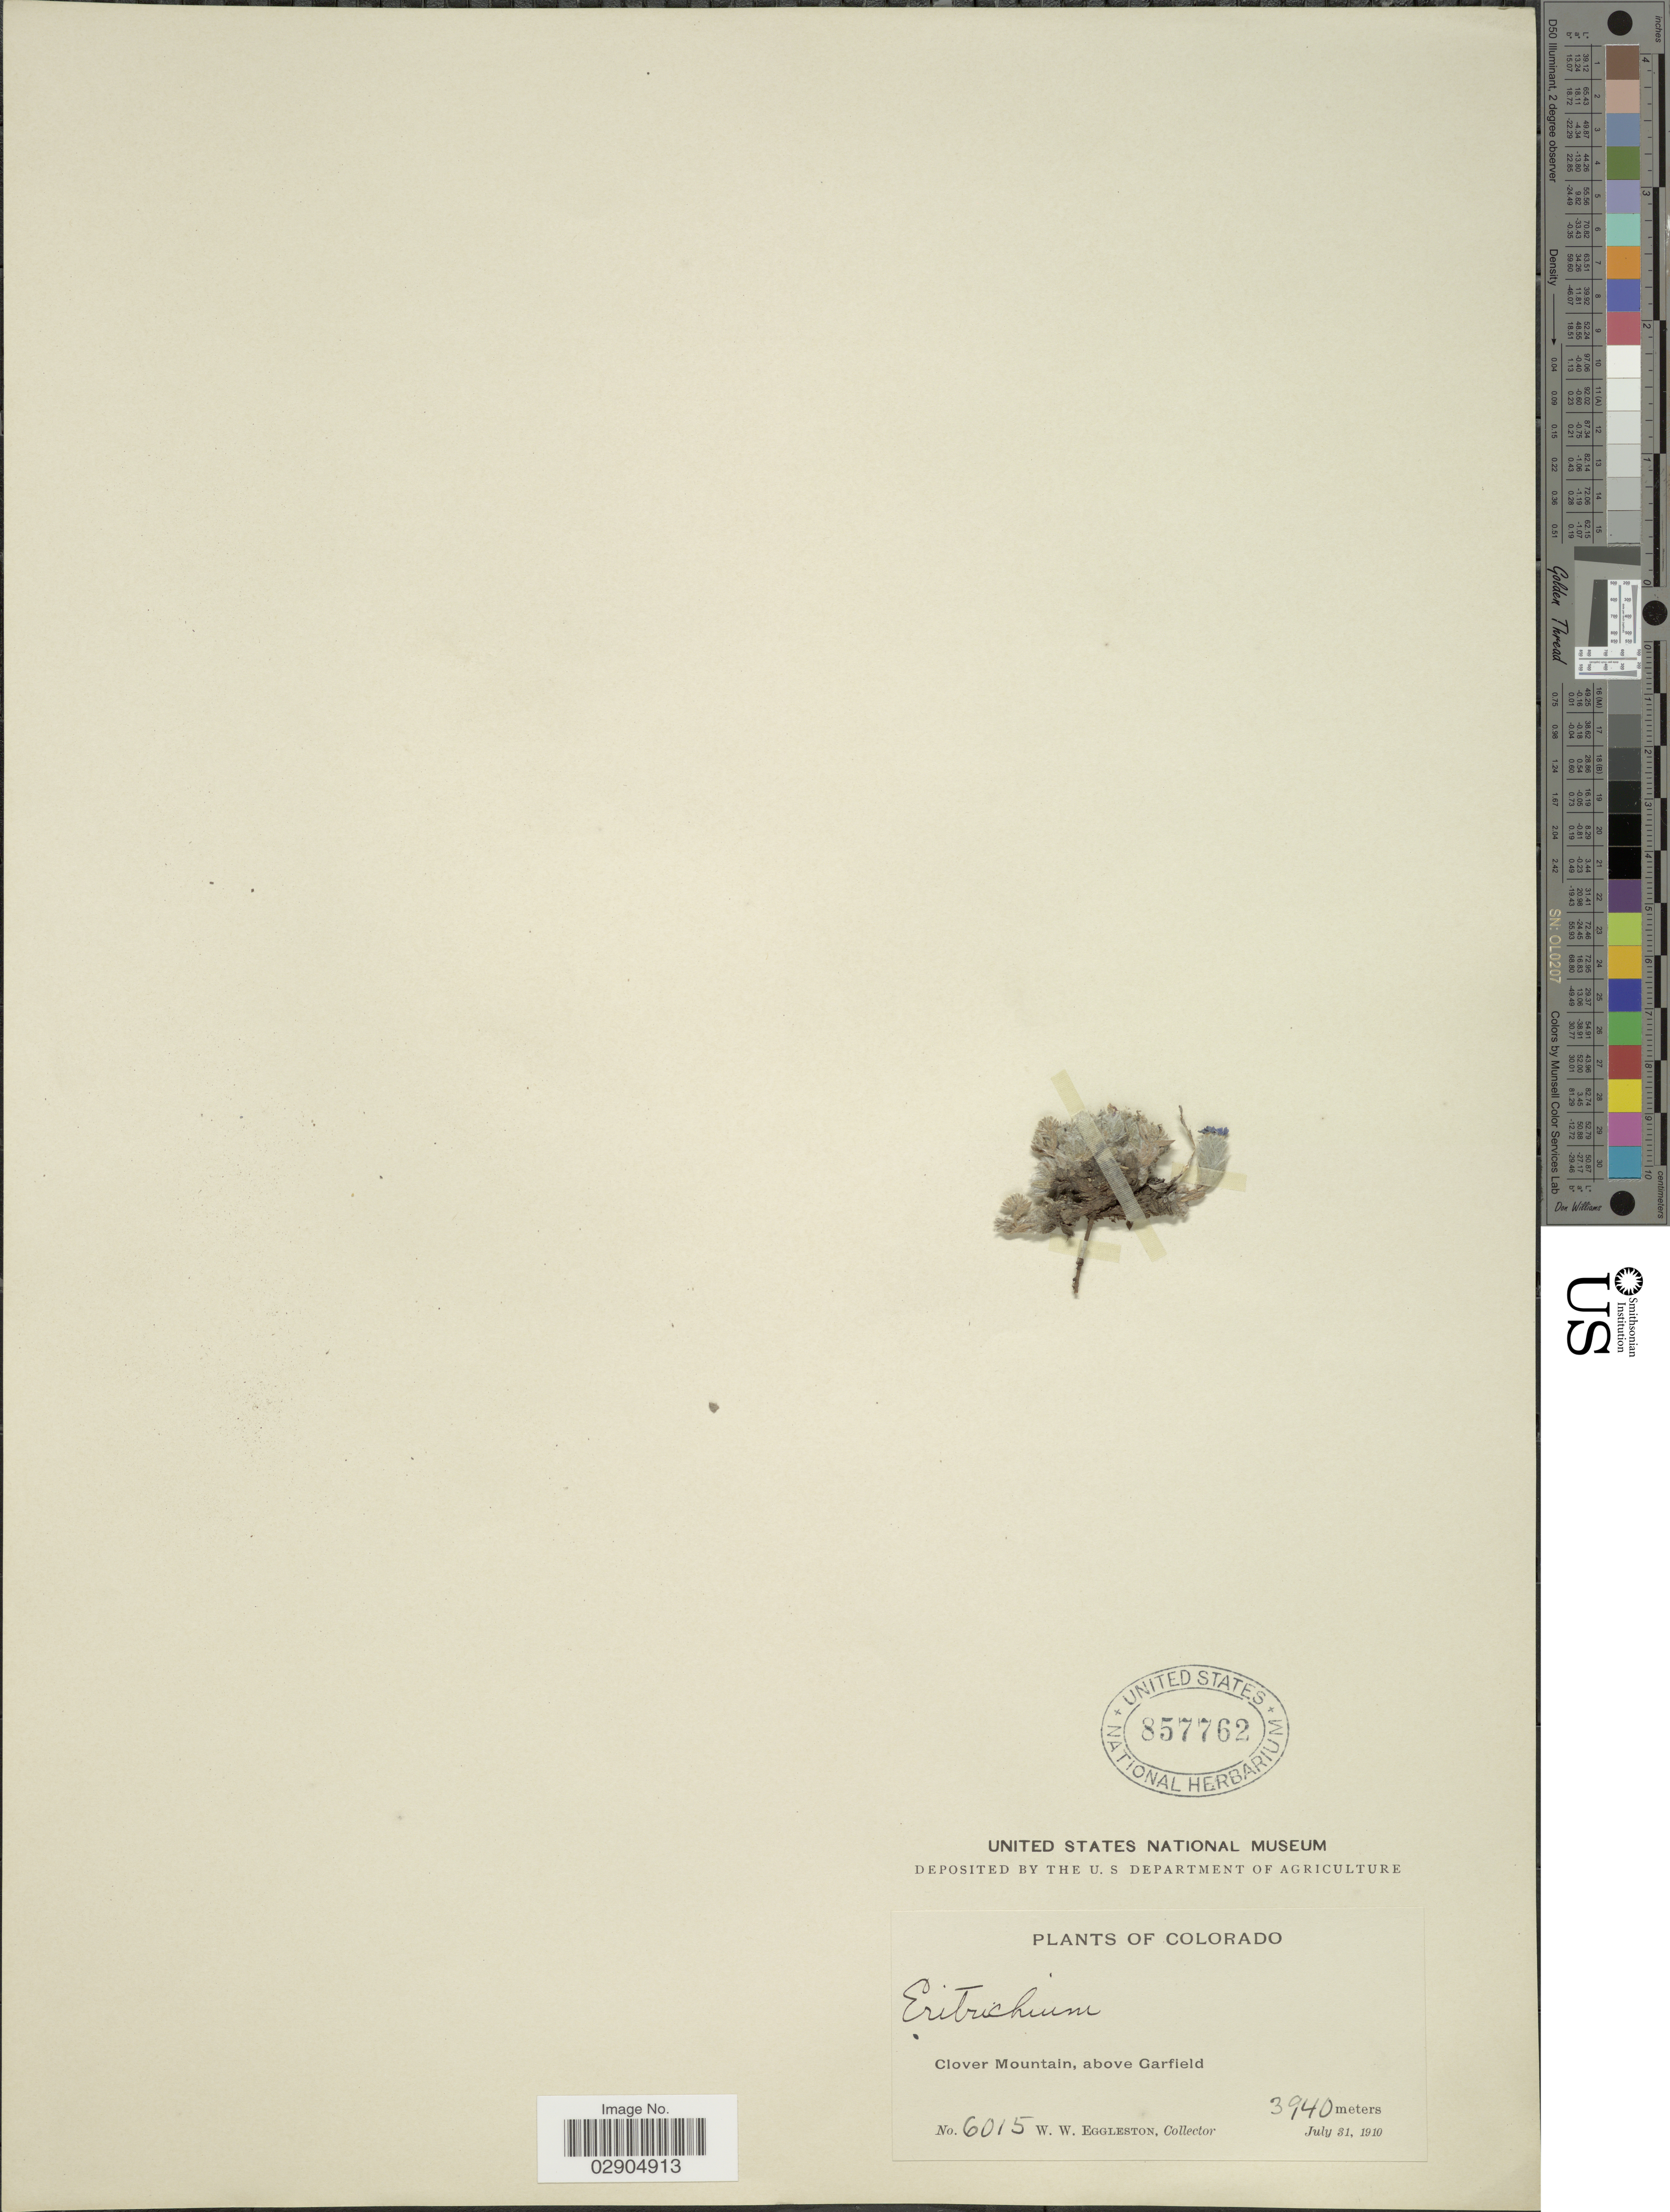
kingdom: Plantae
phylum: Tracheophyta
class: Magnoliopsida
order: Boraginales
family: Boraginaceae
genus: Eritrichium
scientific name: Eritrichium sp.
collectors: W. W. Eggleston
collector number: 6015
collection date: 1910-07-31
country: United States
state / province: Colorado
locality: Clover Mountain, above Garfield.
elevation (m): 3940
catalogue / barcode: US 857762